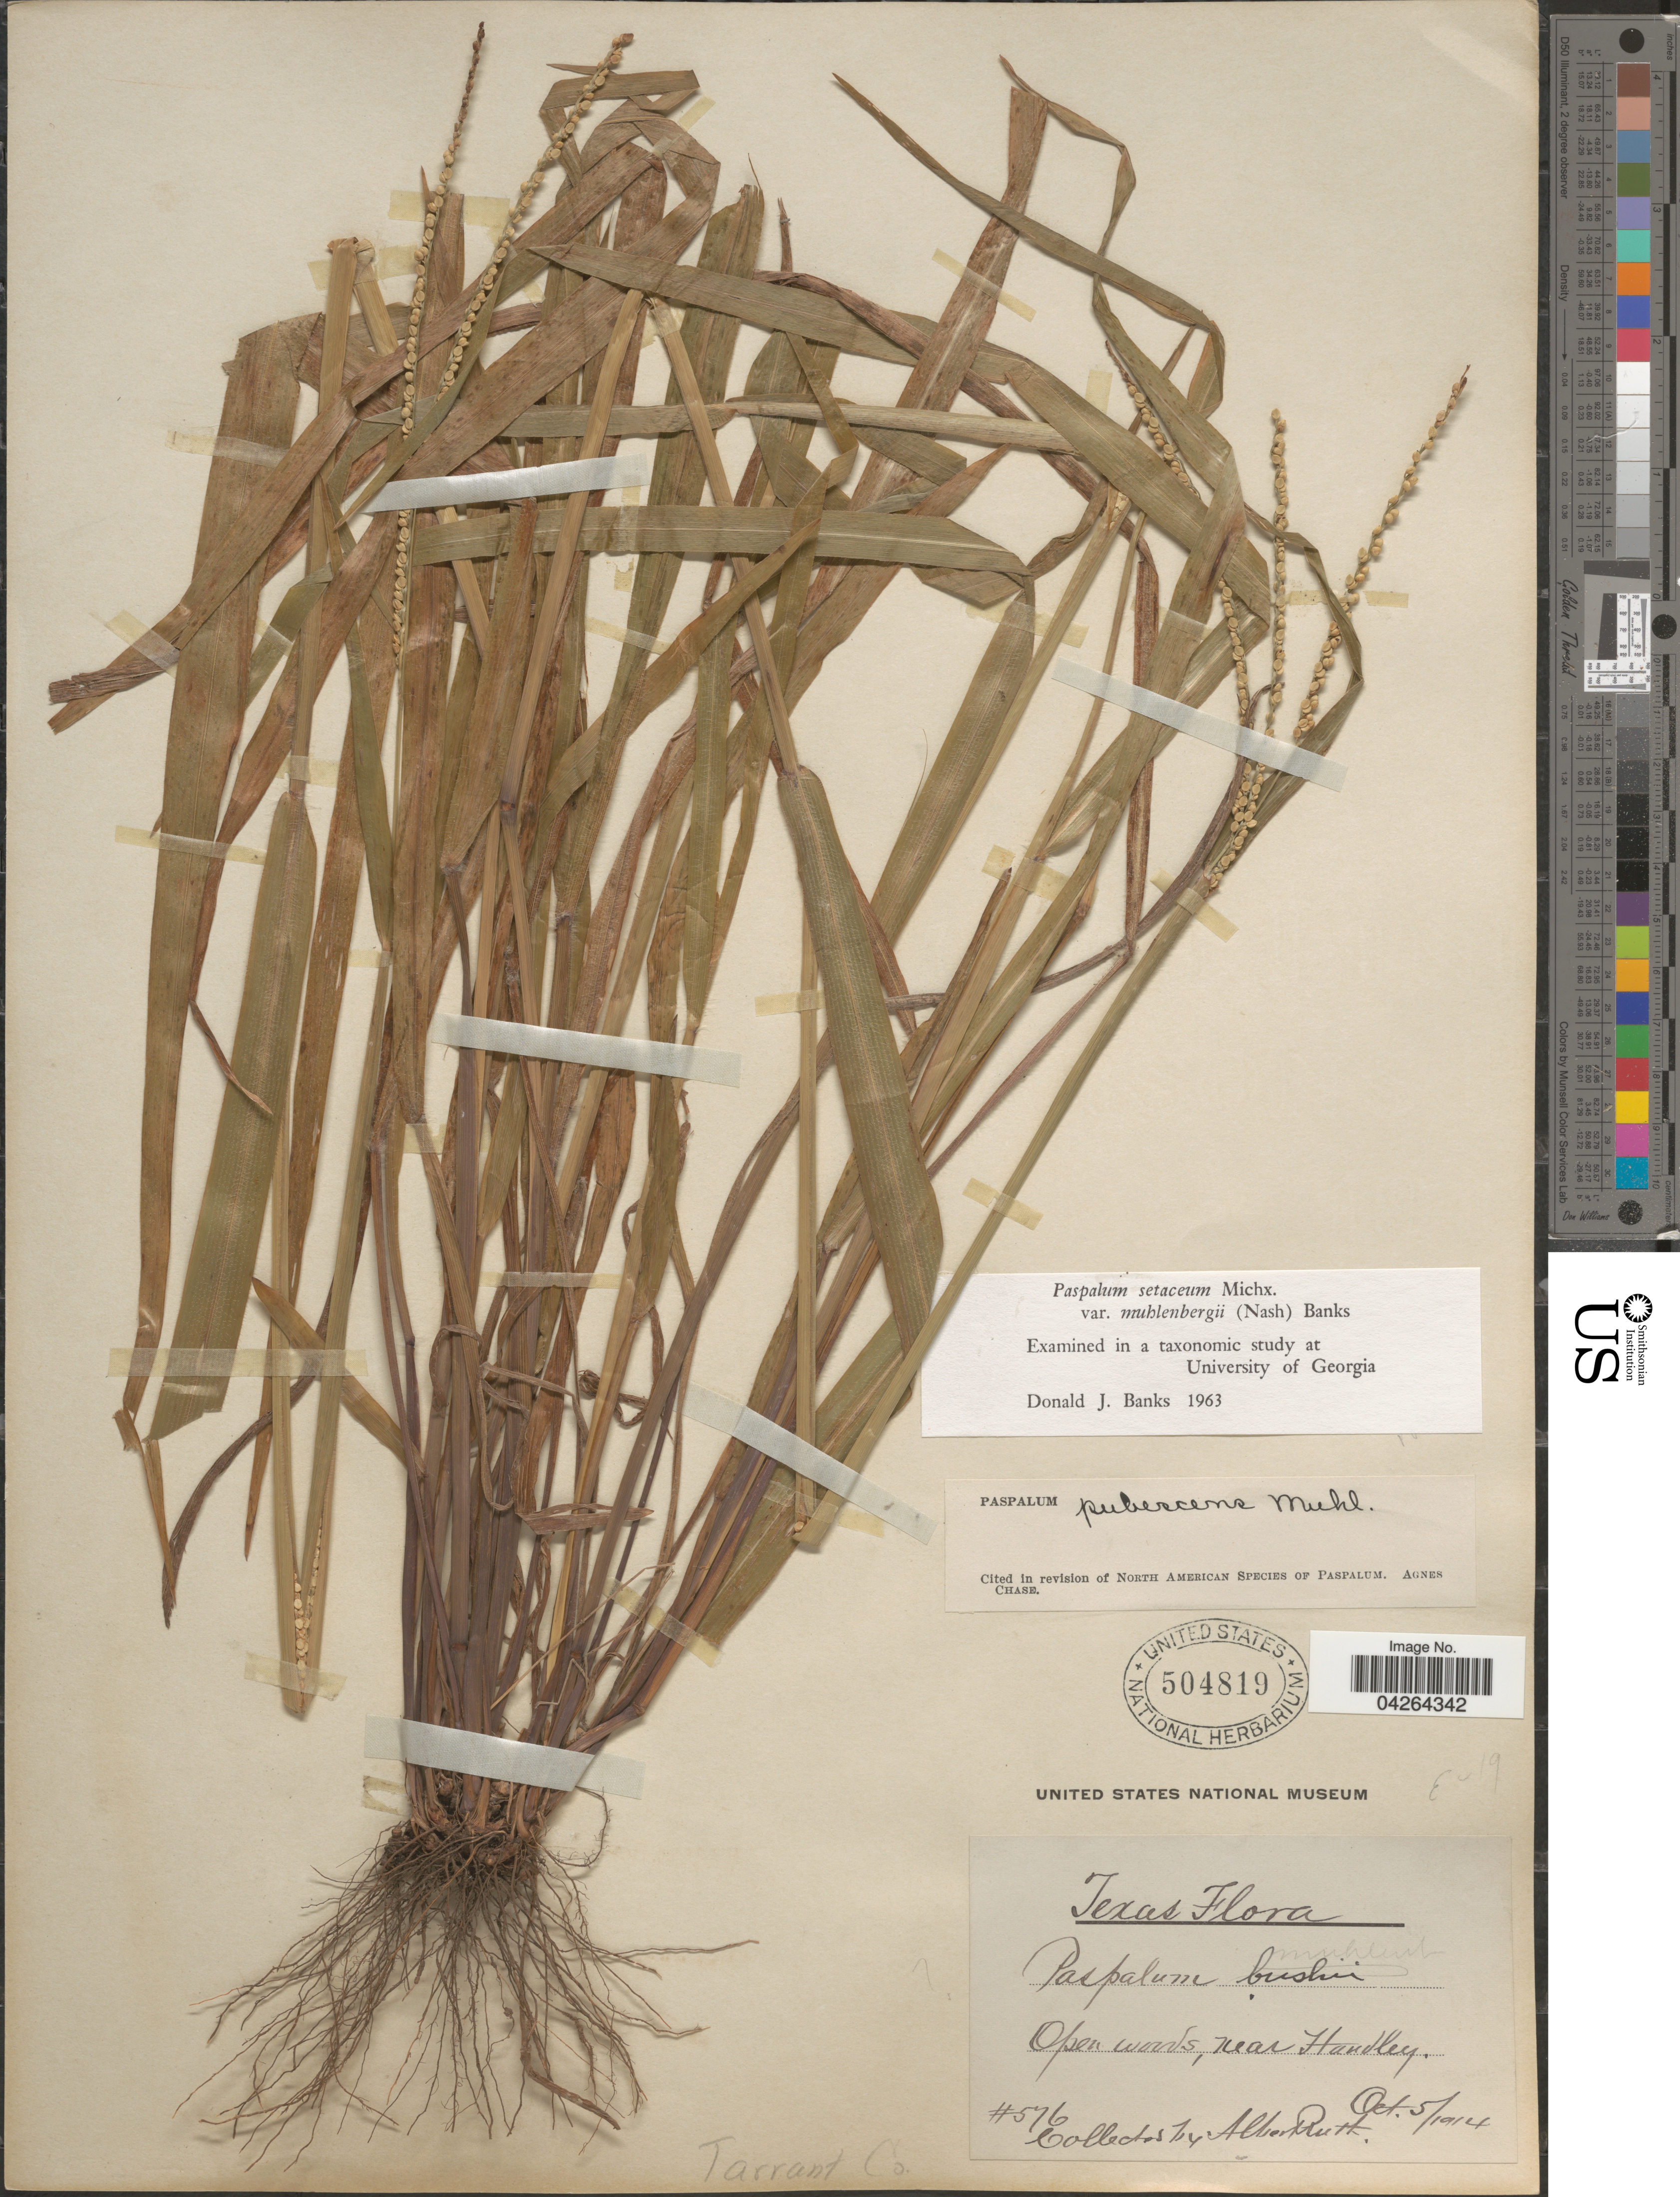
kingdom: Plantae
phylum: Tracheophyta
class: Liliopsida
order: Poales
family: Poaceae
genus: Paspalum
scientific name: Paspalum setaceum var. muhlenbergii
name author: (Nash) D.J. Banks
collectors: A. Ruth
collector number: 576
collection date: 1914-10-05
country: United States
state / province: Texas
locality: Open woods, near Handley. Tarrant Co.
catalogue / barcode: US 504819